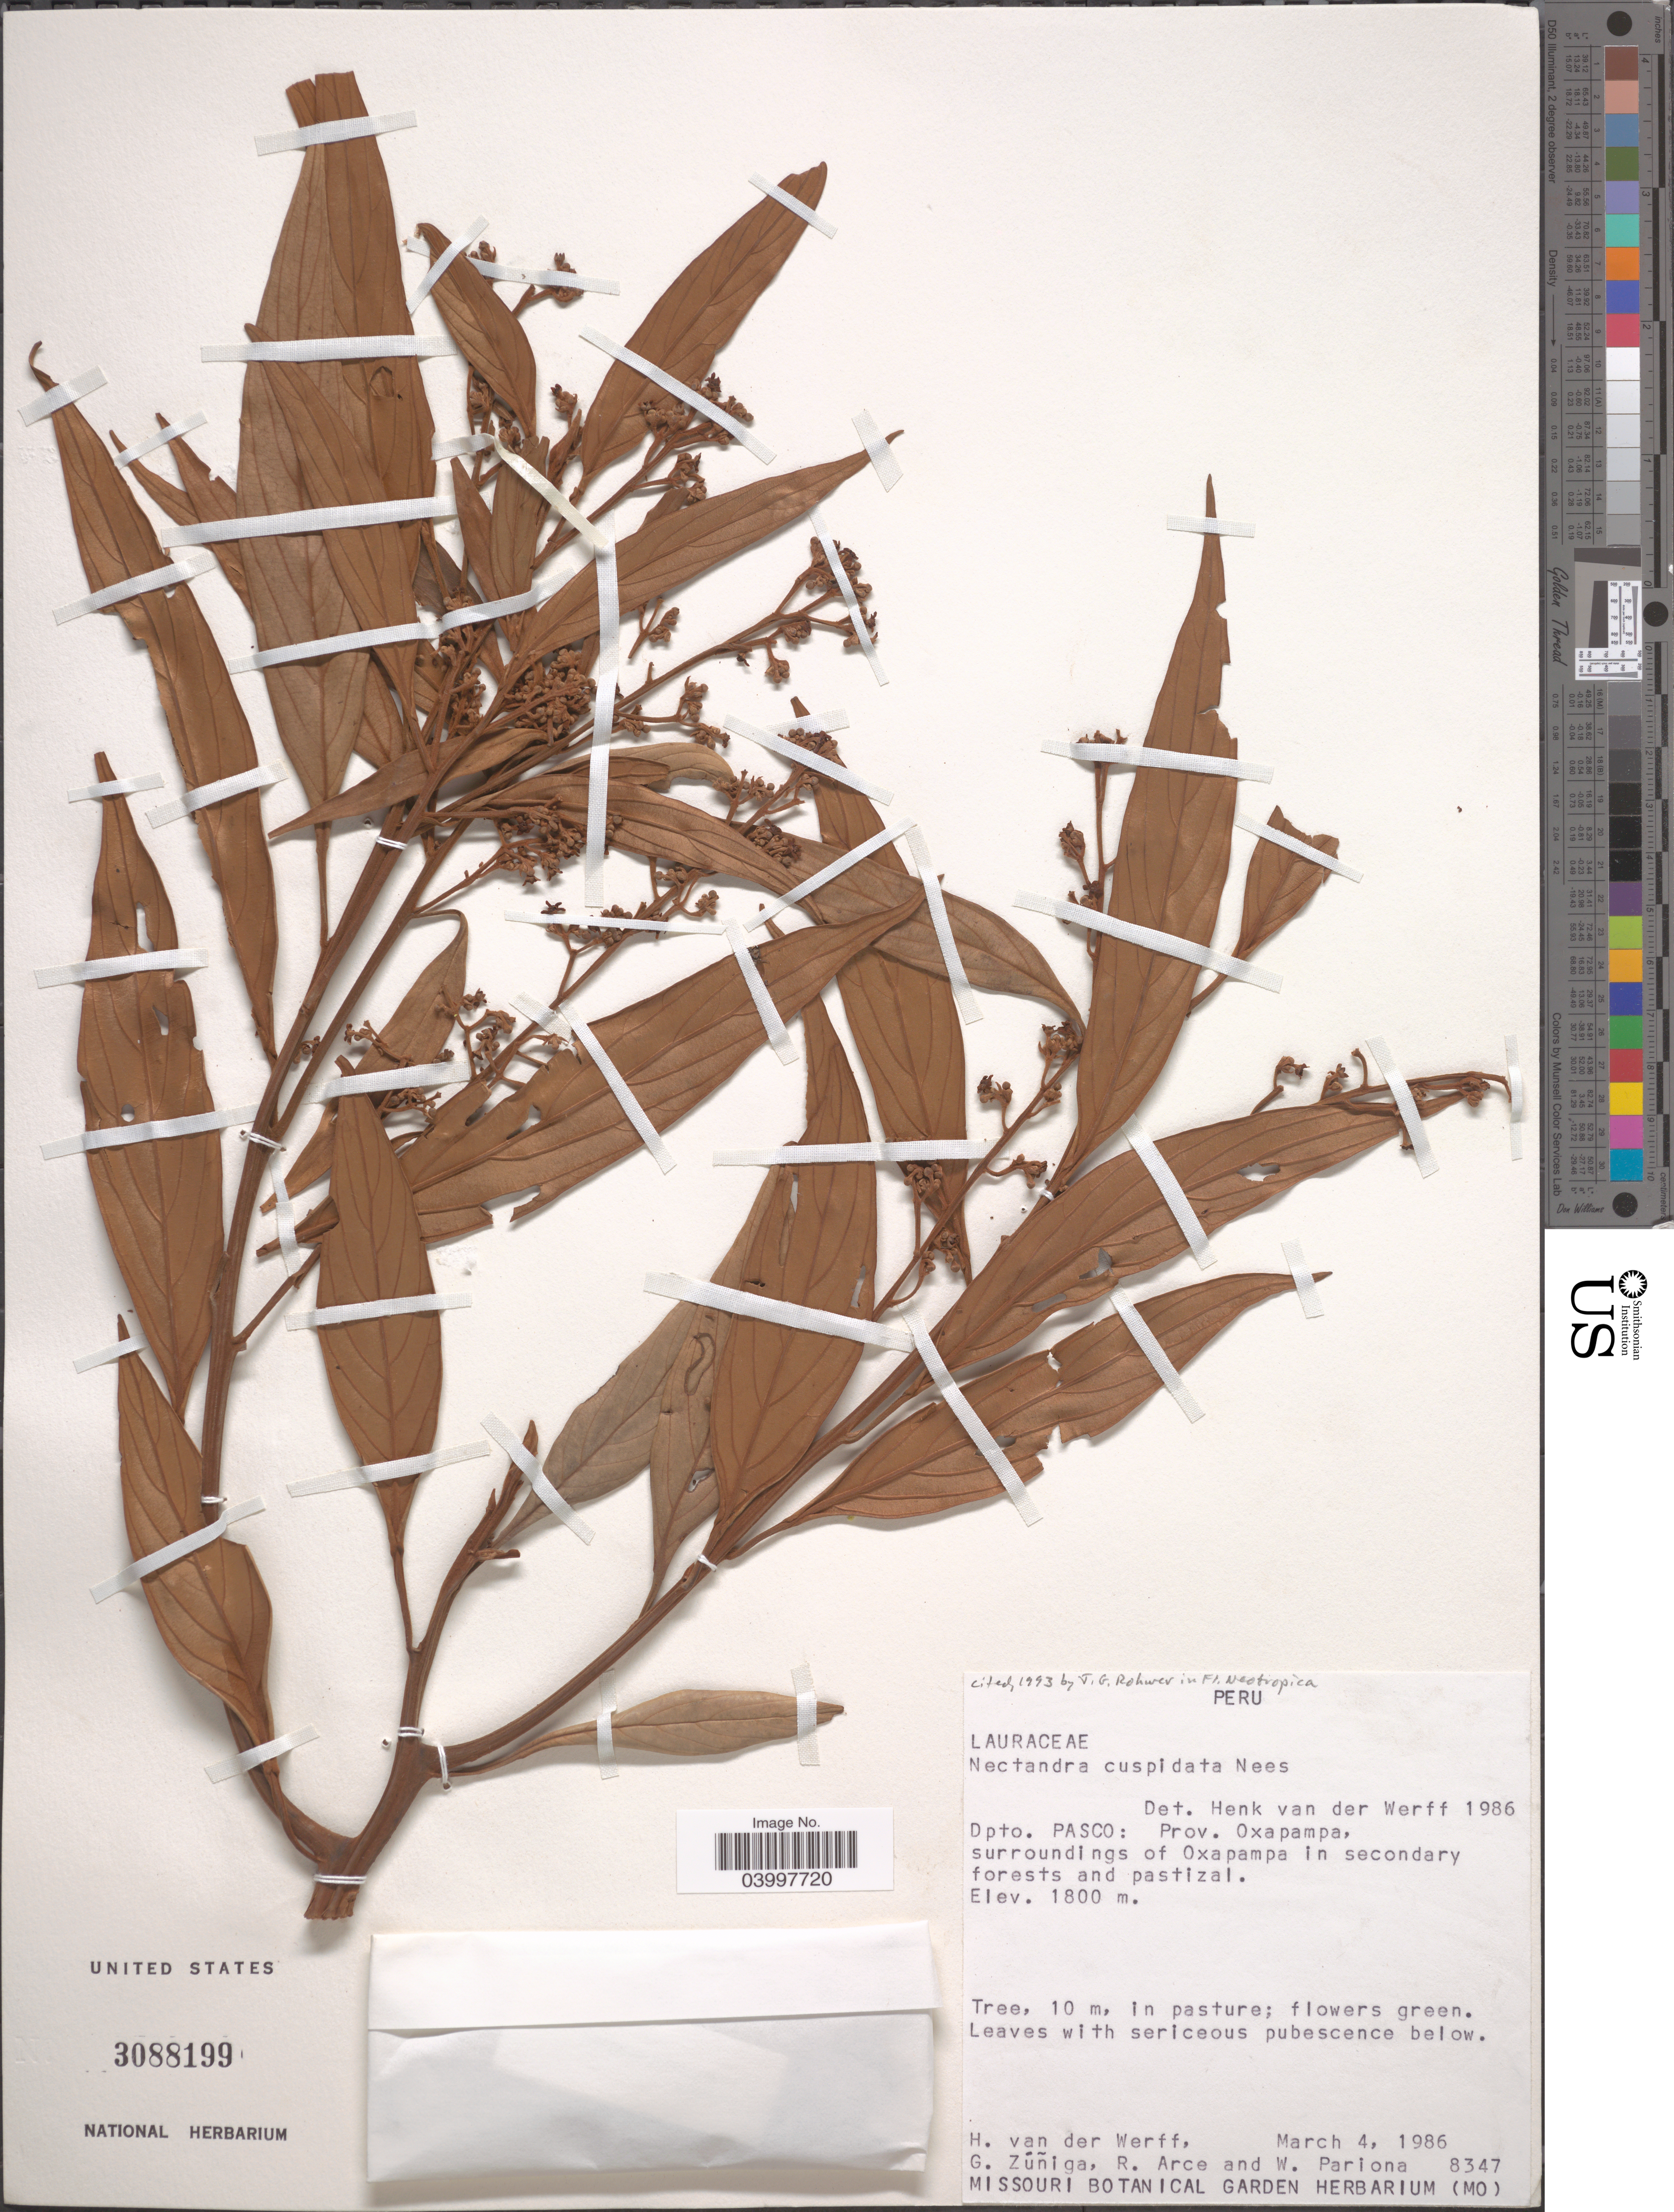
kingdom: Plantae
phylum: Tracheophyta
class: Magnoliopsida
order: Laurales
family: Lauraceae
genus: Nectandra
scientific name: Nectandra cuspidata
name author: Nees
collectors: H. van der Werff, G. Zuniga, R. Arce & W. Pariona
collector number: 8347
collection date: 1986-03-04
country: Peru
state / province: Pasco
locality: Dpto. Pasco: Prov. Oxapampa, surroundings of Oxapampa in secondary forests and pastizal.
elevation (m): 1800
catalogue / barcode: US 3088199